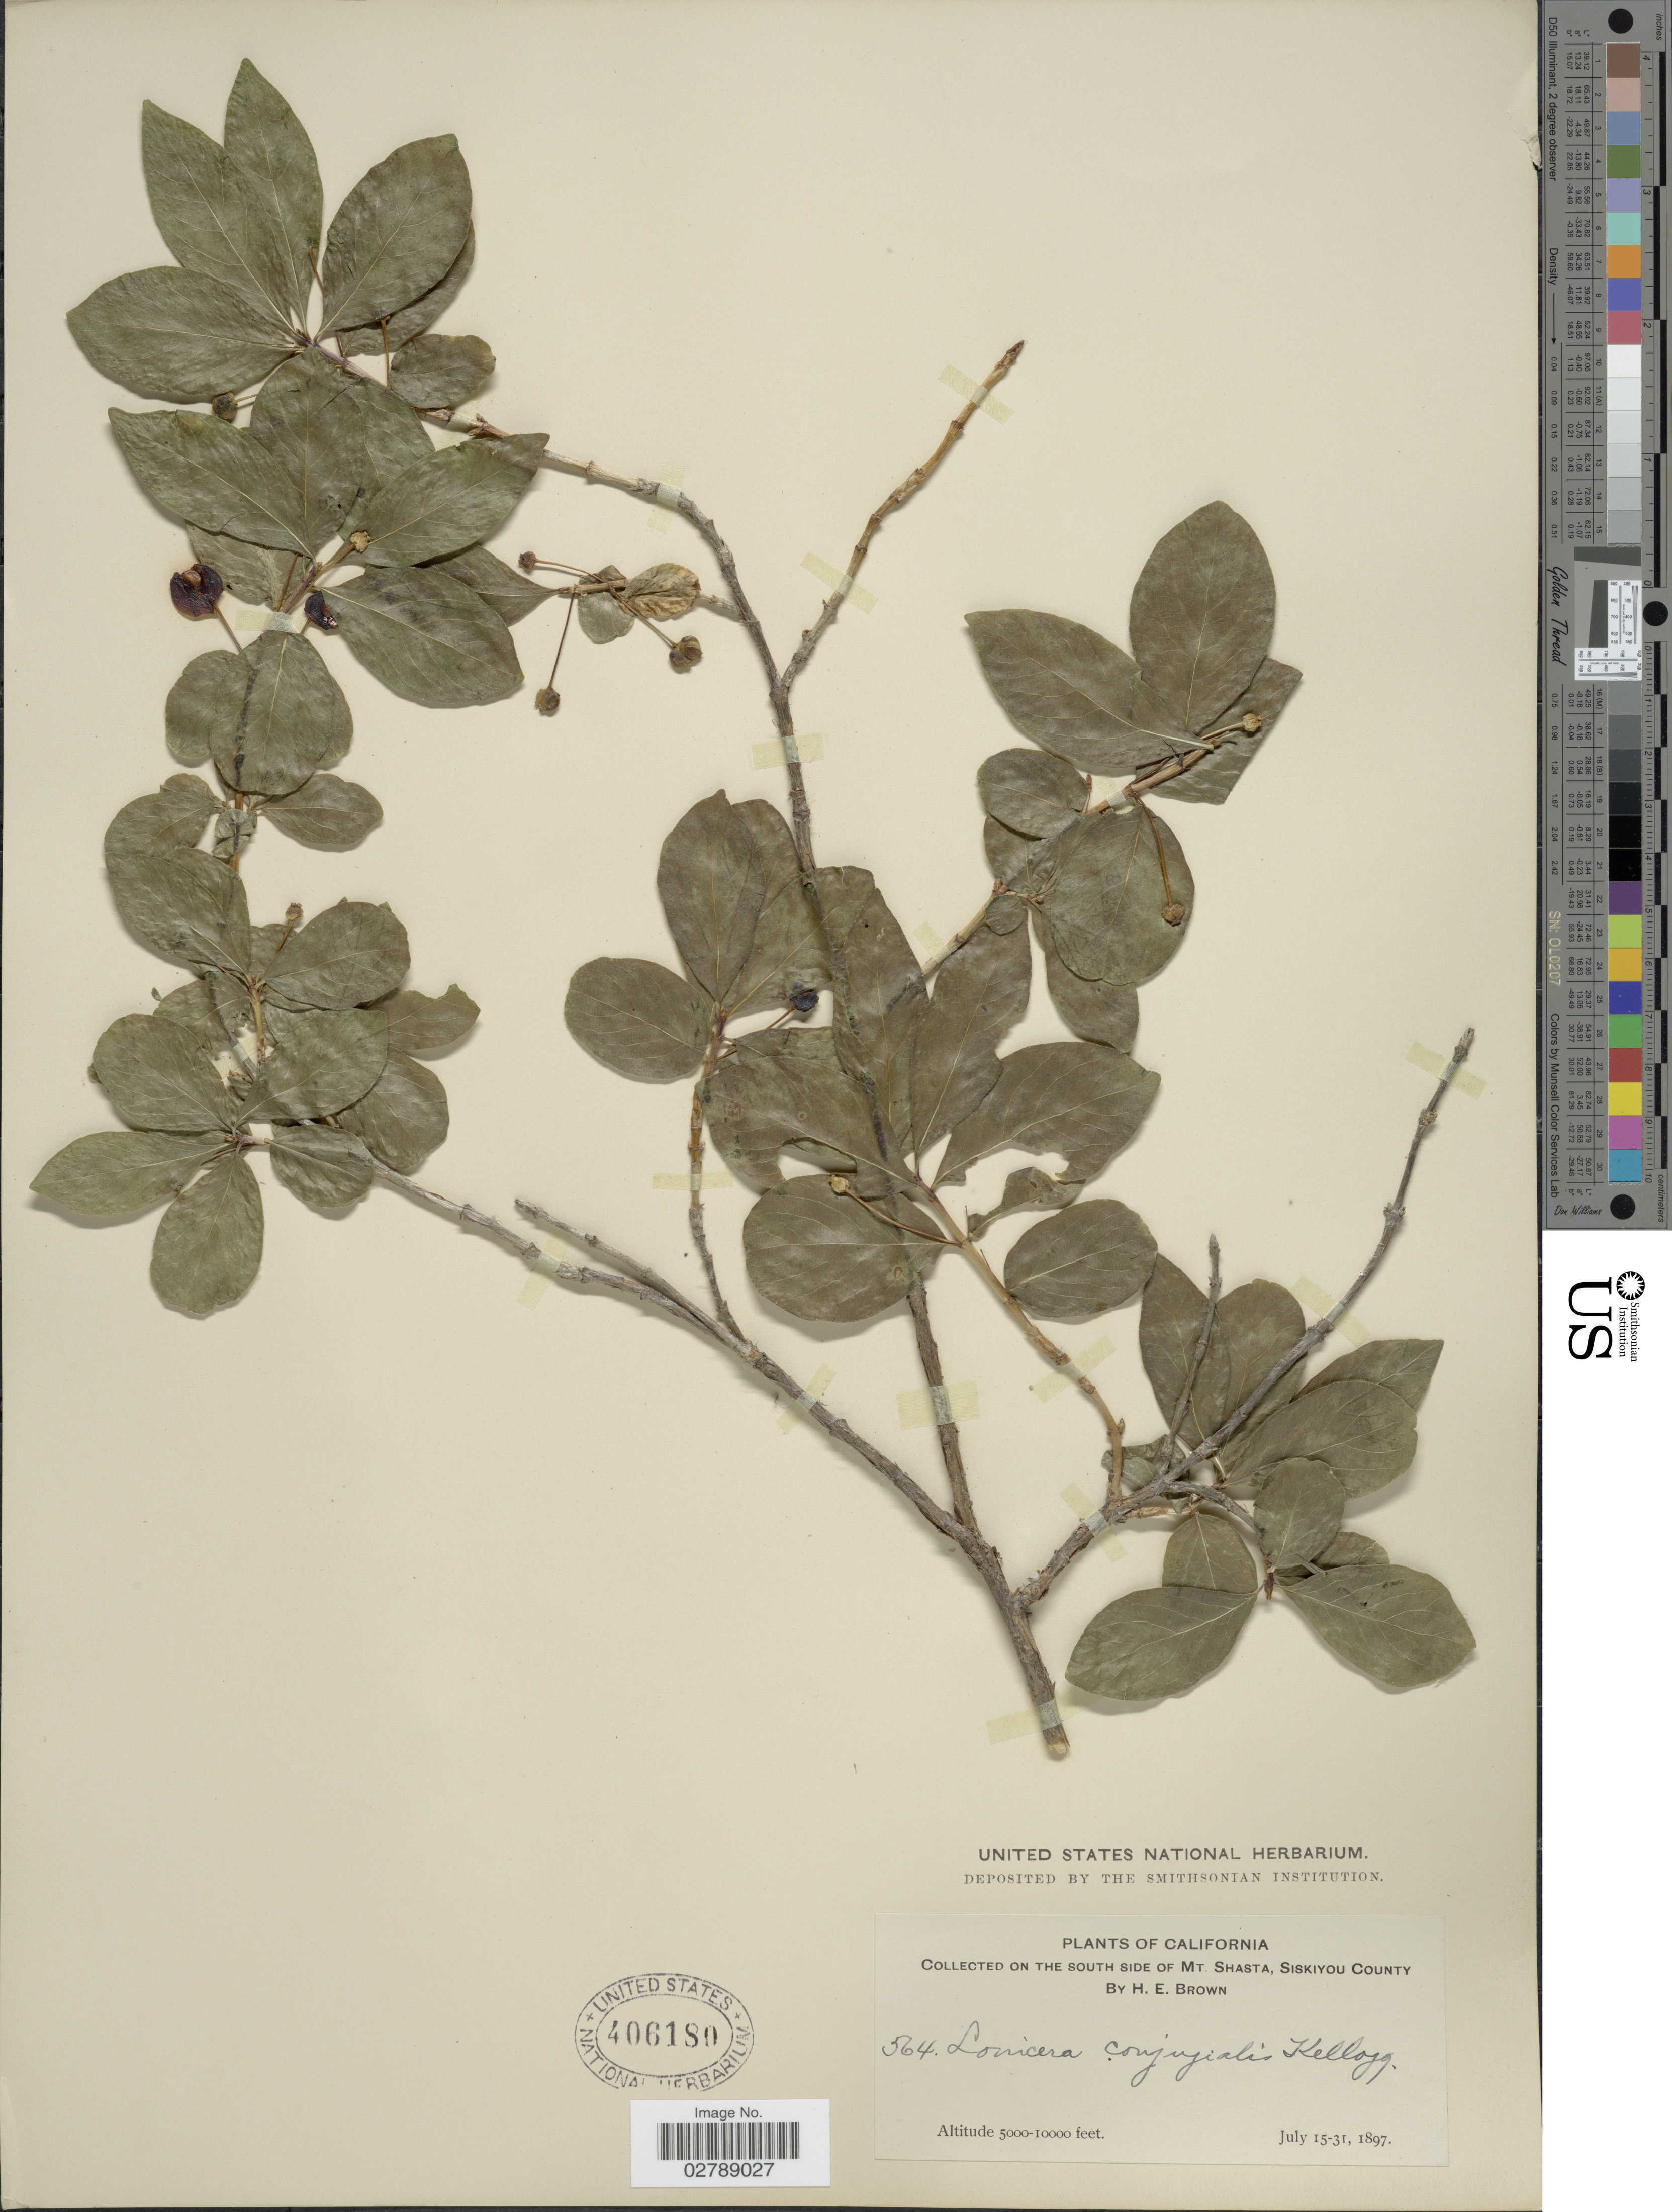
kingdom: Plantae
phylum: Tracheophyta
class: Magnoliopsida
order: Dipsacales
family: Caprifoliaceae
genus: Lonicera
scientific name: Lonicera conjugialis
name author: Kellogg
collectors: H. E. Brown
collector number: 564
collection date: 1897-07-15/1897-07-31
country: United States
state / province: California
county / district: Siskiyou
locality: South Side of Mt. Shasta, Siskiyou County.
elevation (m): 1524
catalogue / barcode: US 406180